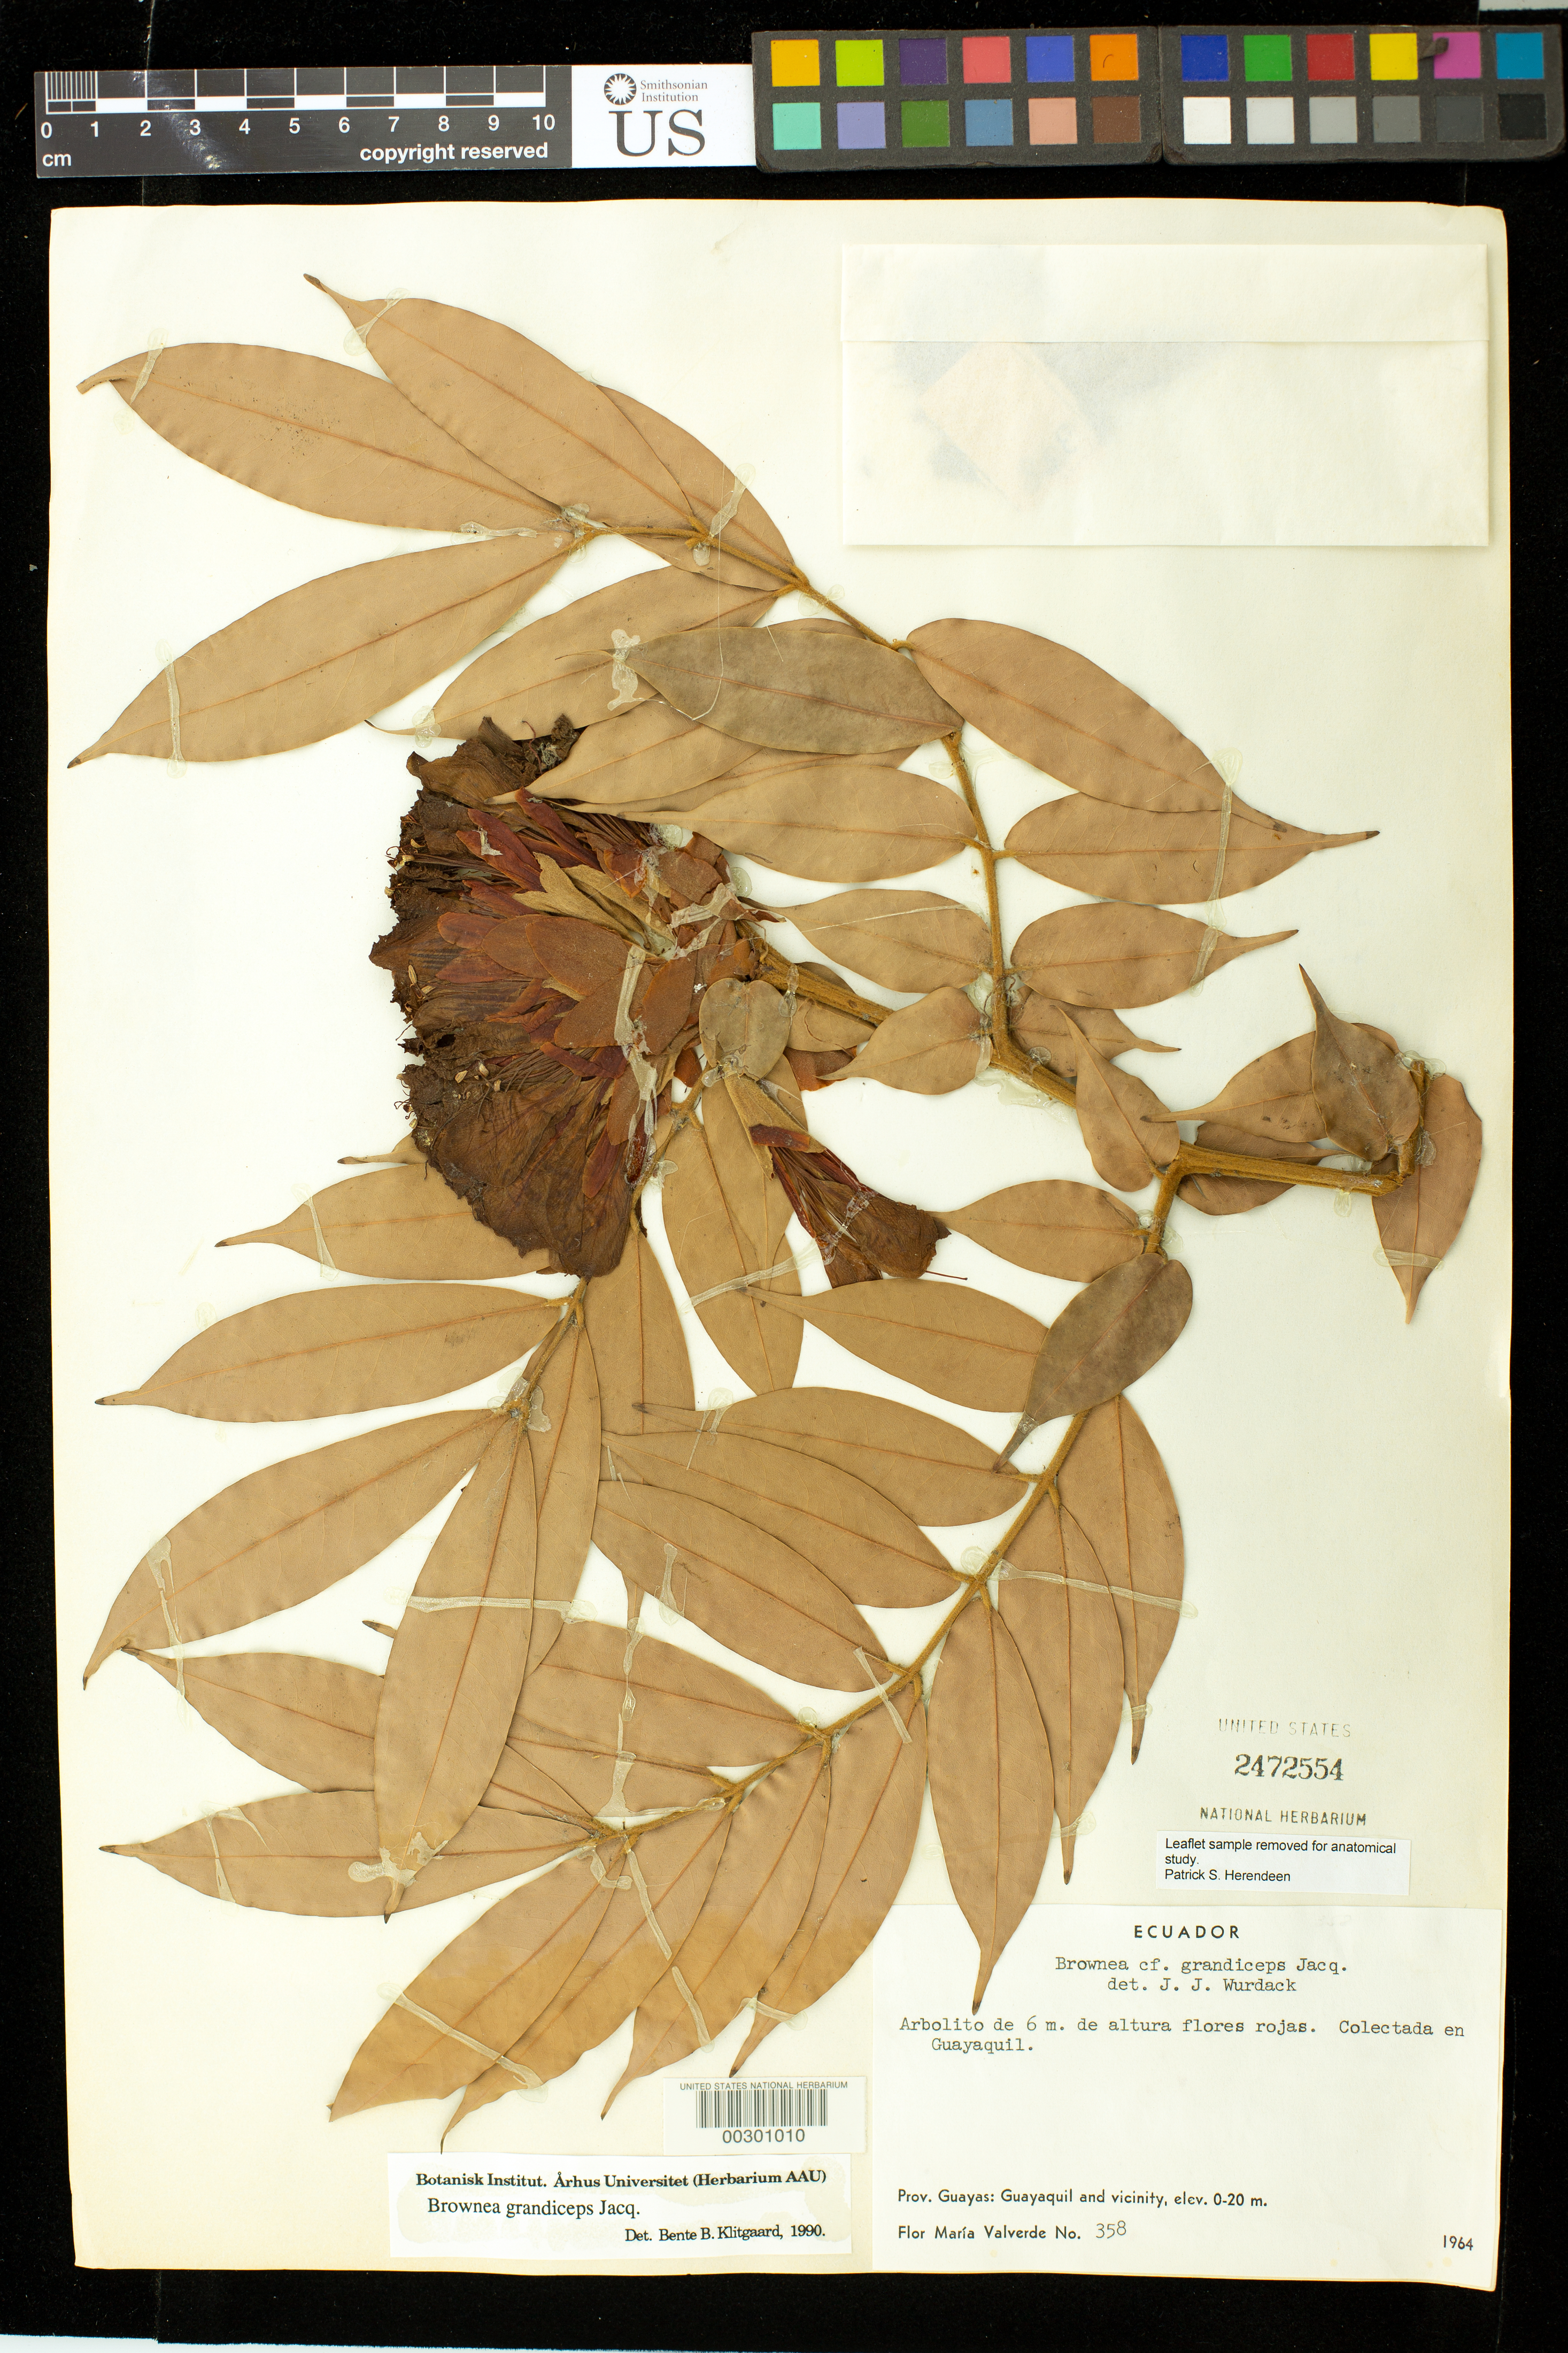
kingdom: Plantae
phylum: Tracheophyta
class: Magnoliopsida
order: Fabales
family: Fabaceae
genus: Brownea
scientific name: Brownea grandiceps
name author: Jacq.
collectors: V. Badillo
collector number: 358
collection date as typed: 1964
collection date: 1964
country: Ecuador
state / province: Guayas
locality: Guayaquil and vicinity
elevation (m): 0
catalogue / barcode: US 2472554